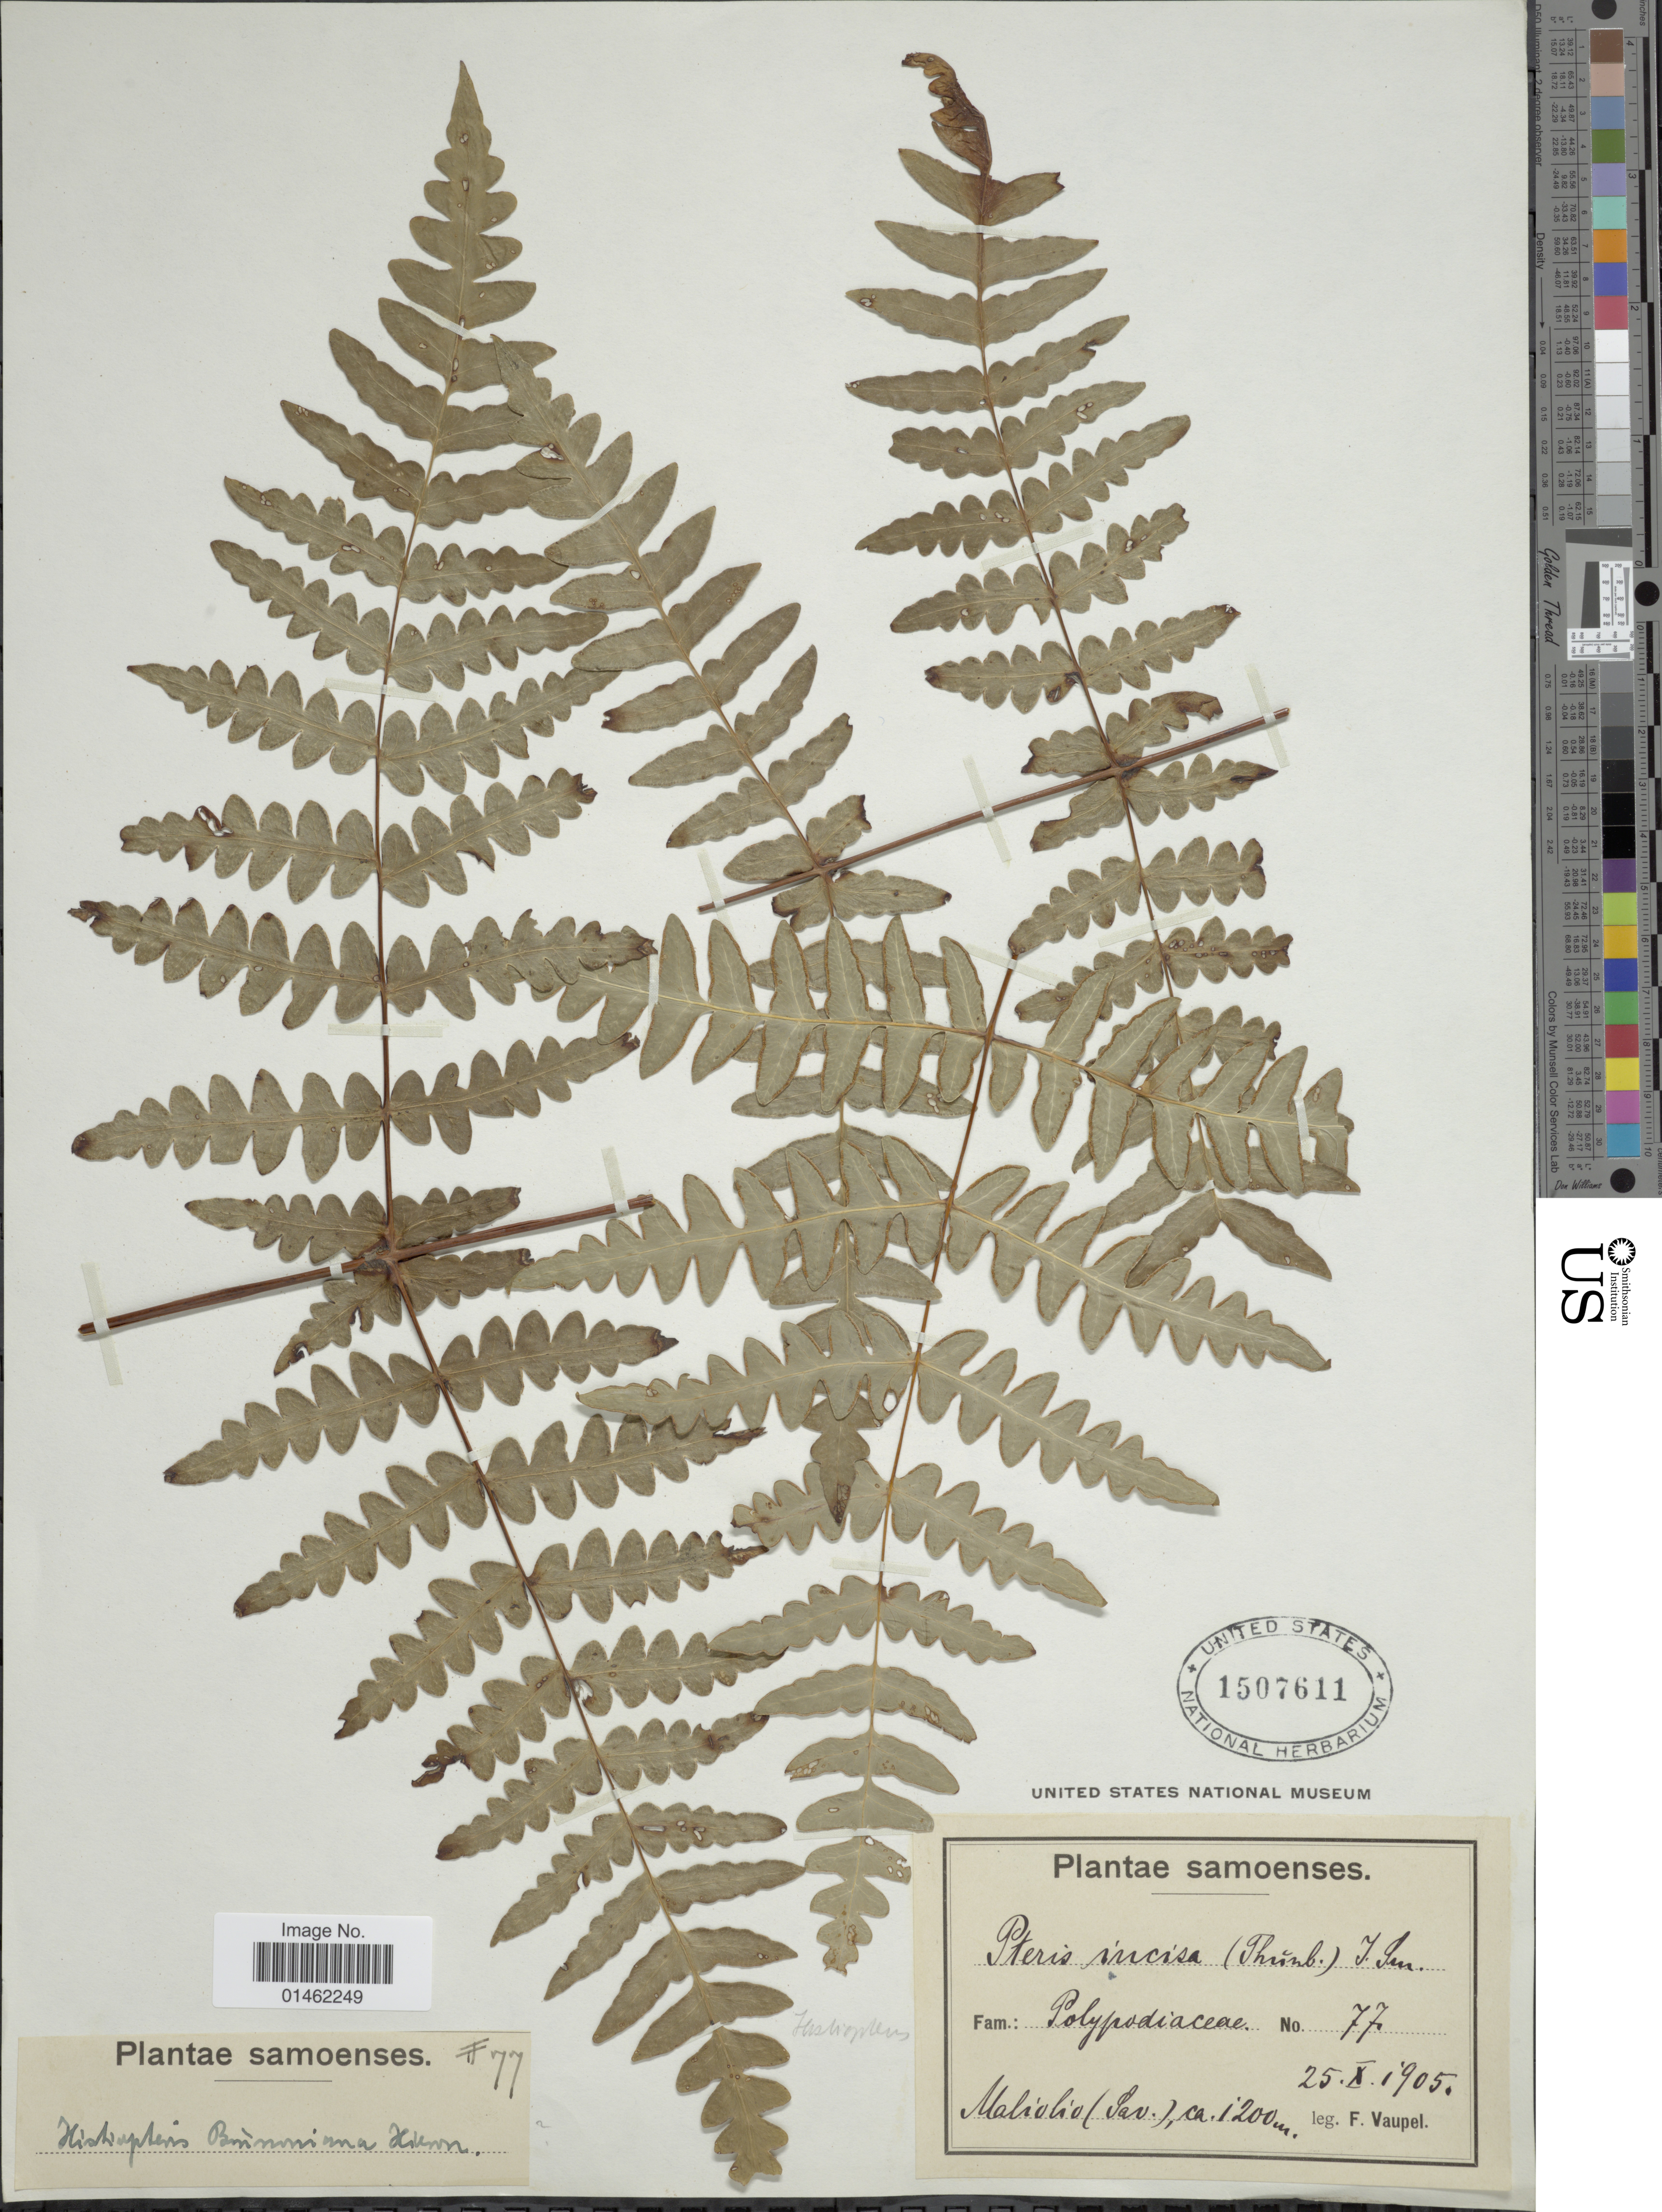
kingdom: Plantae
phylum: Tracheophyta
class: Polypodiopsida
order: Polypodiales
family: Dennstaedtiaceae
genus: Histiopteris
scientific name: Histiopteris incisa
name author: (Thunb.) J. Sm.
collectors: F. Vaupel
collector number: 77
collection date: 1905-10-25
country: Samoa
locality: Samoenses, Maliolio (Sav) [interpreted]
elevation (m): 1200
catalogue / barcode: US 1507611